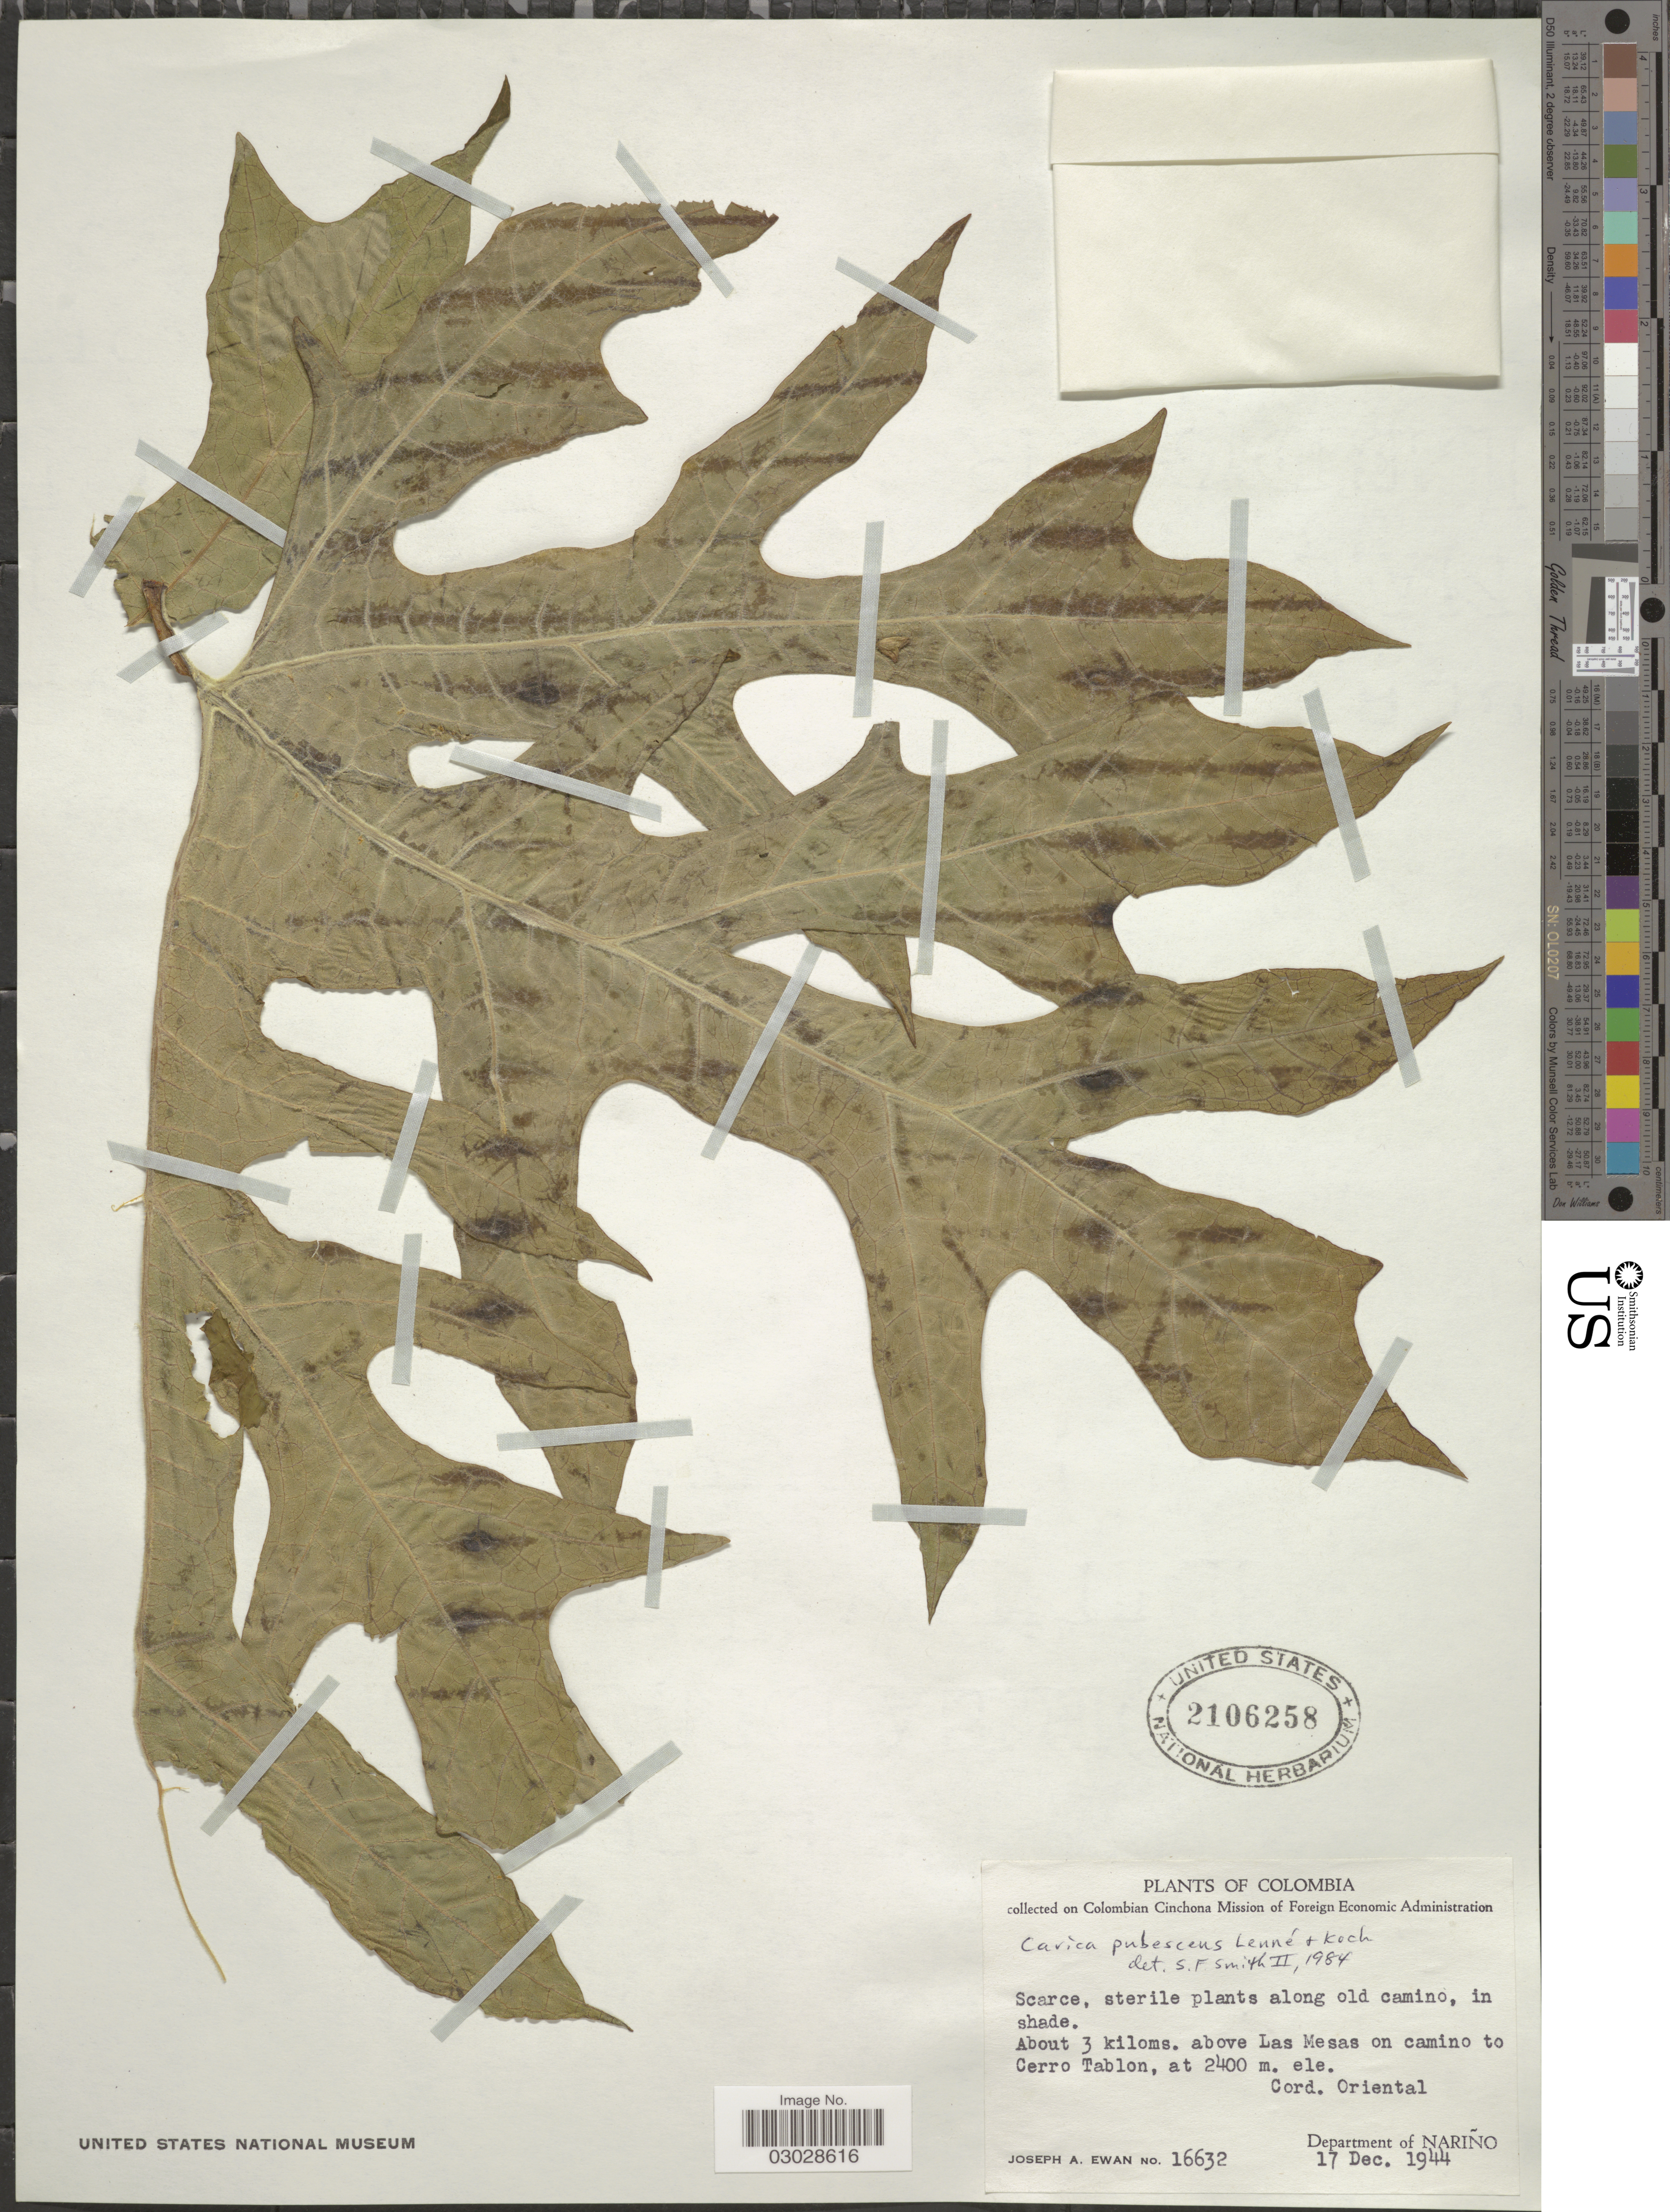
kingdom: Plantae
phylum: Tracheophyta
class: Magnoliopsida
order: Brassicales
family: Caricaceae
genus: Vasconcellea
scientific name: Vasconcellea pubescens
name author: A. DC.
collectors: J. A. Ewan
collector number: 16632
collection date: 1944-12-17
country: Colombia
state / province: Nariño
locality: About 3 kiloms. above Las Mesas on camino to Cerro Tablon, Cord. Oriental, Department of Nariño.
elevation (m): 2400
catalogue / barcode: US 2106258